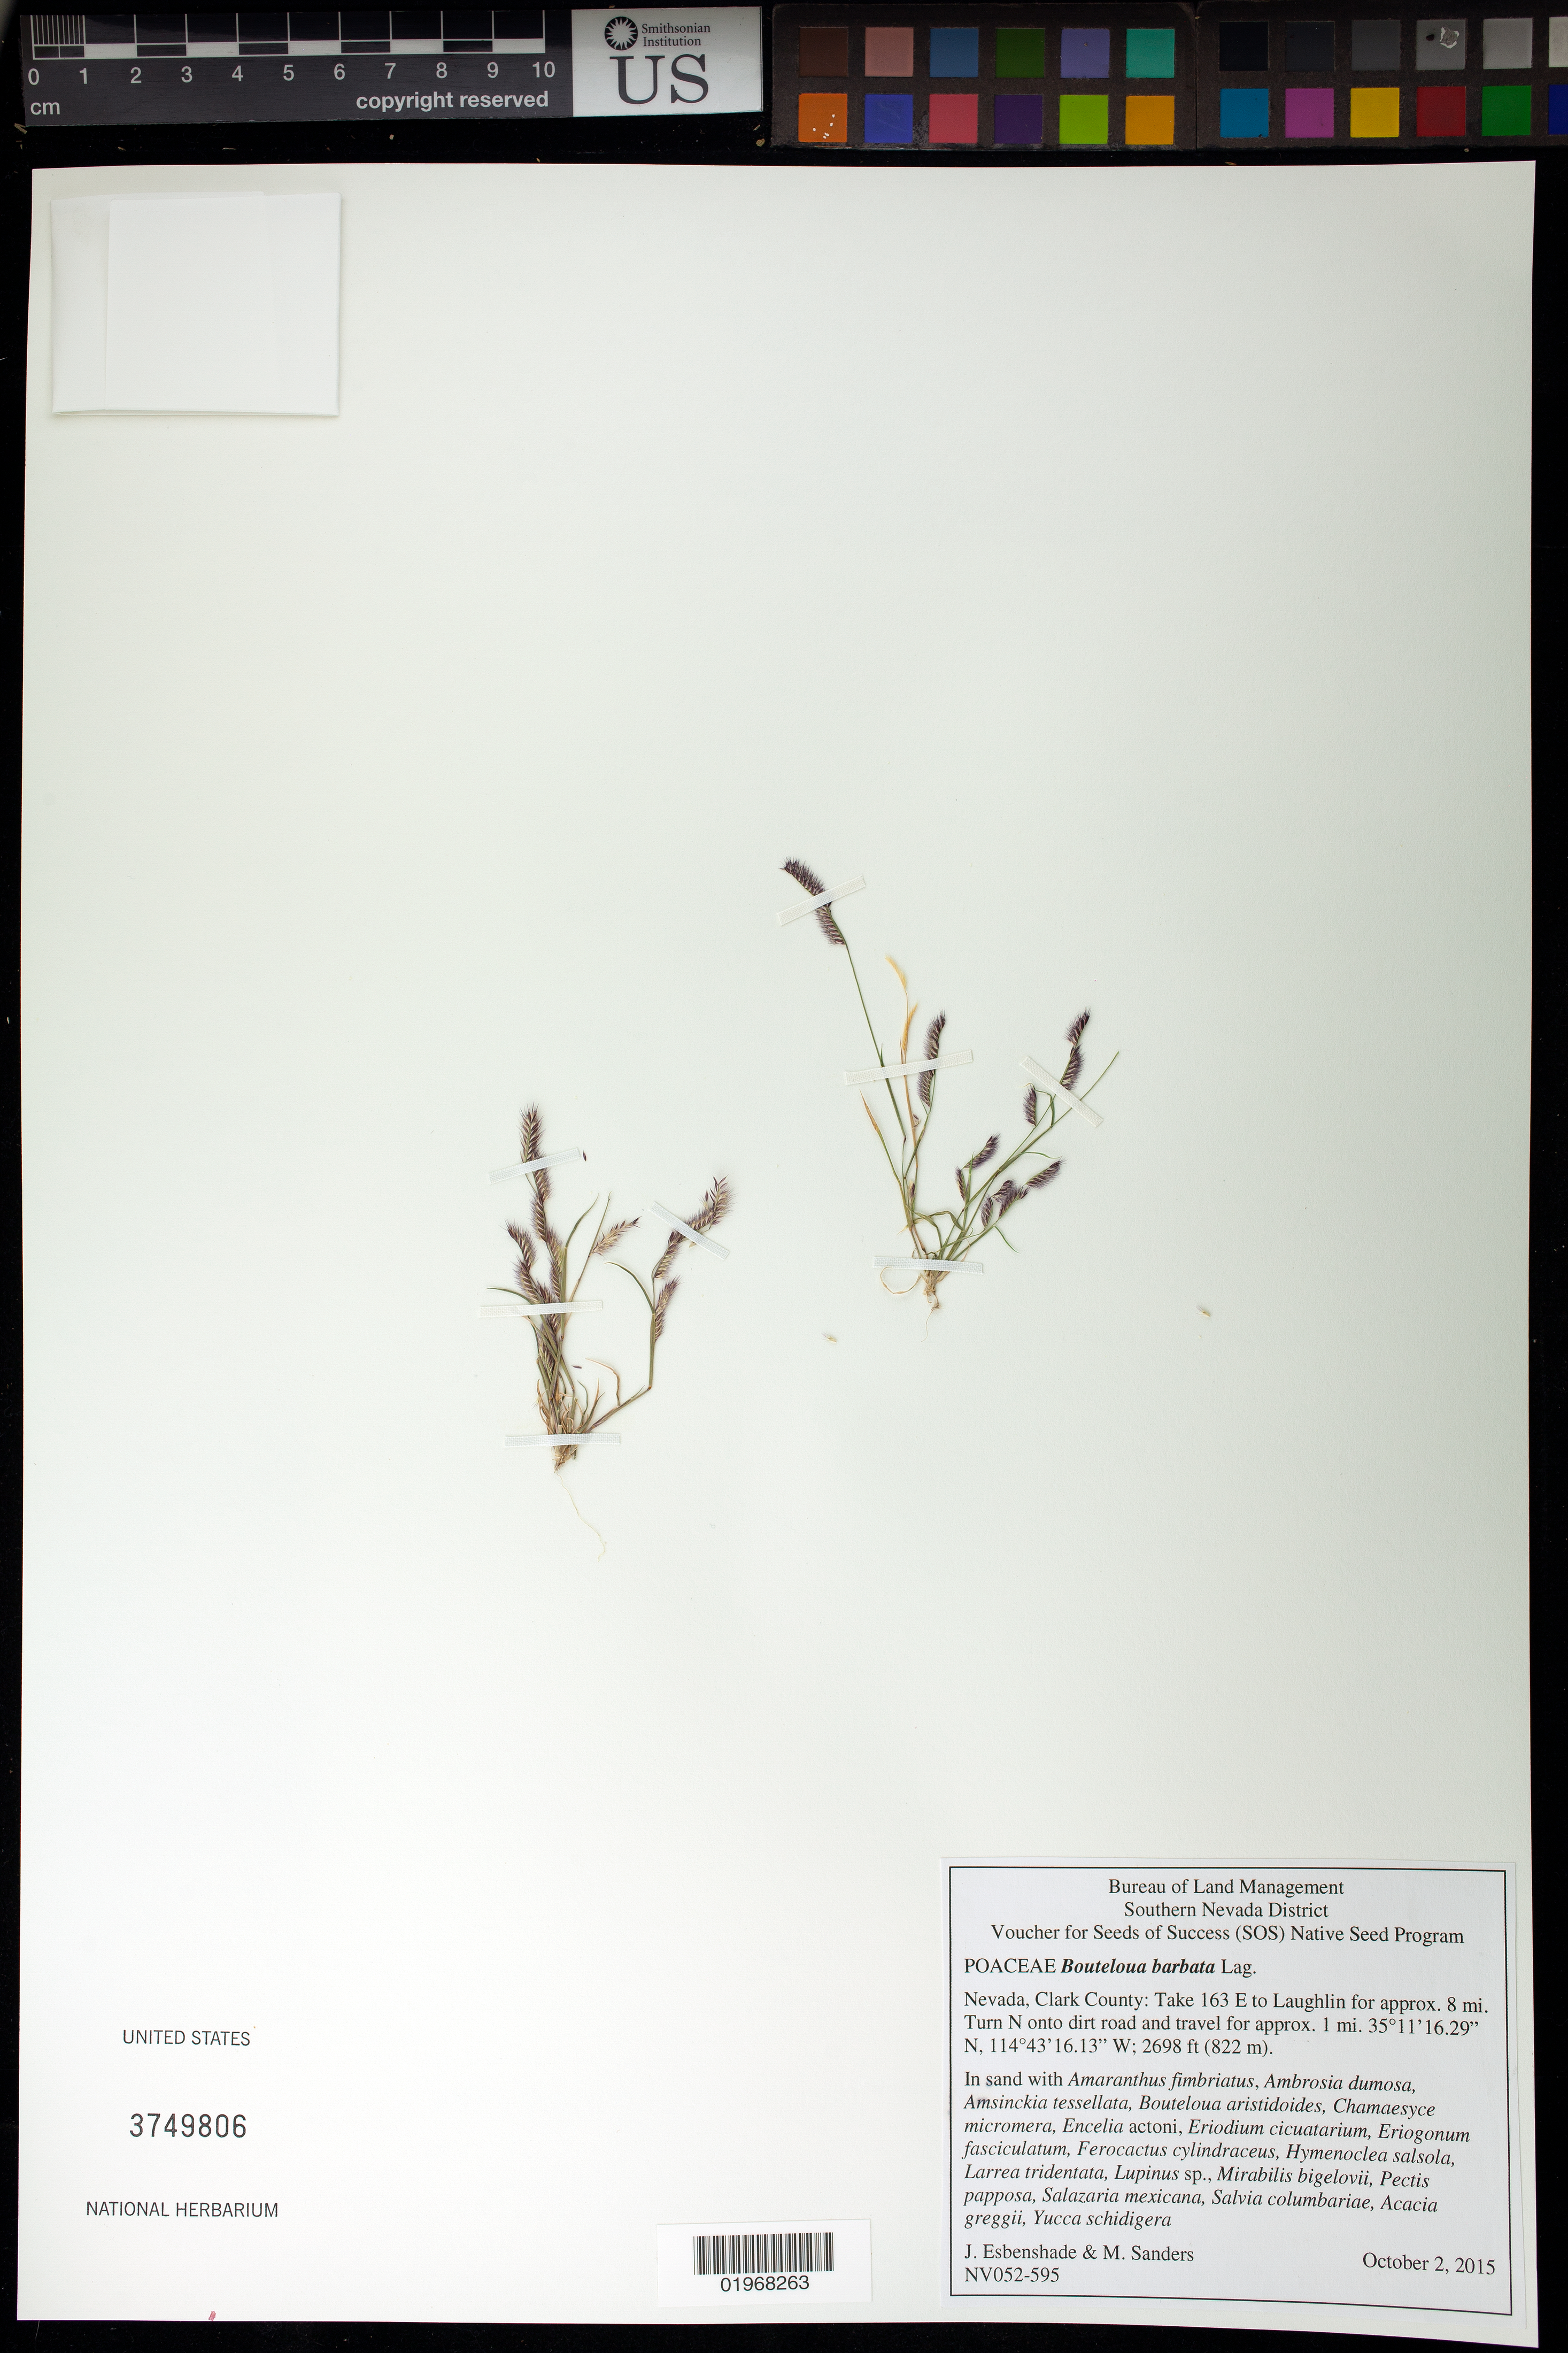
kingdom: Plantae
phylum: Tracheophyta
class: Liliopsida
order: Poales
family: Poaceae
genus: Bouteloua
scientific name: Bouteloua barbata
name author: Lag.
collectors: J. Esbenshade & M. Sanders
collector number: NV052-595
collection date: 2015-10-02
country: United States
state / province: Nevada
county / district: Clark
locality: Piute-Eldorado ACEC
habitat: Sand. With Encelia actoni, Salvia columbariae, Acacia gregii, ect.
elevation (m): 822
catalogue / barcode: US 3749806